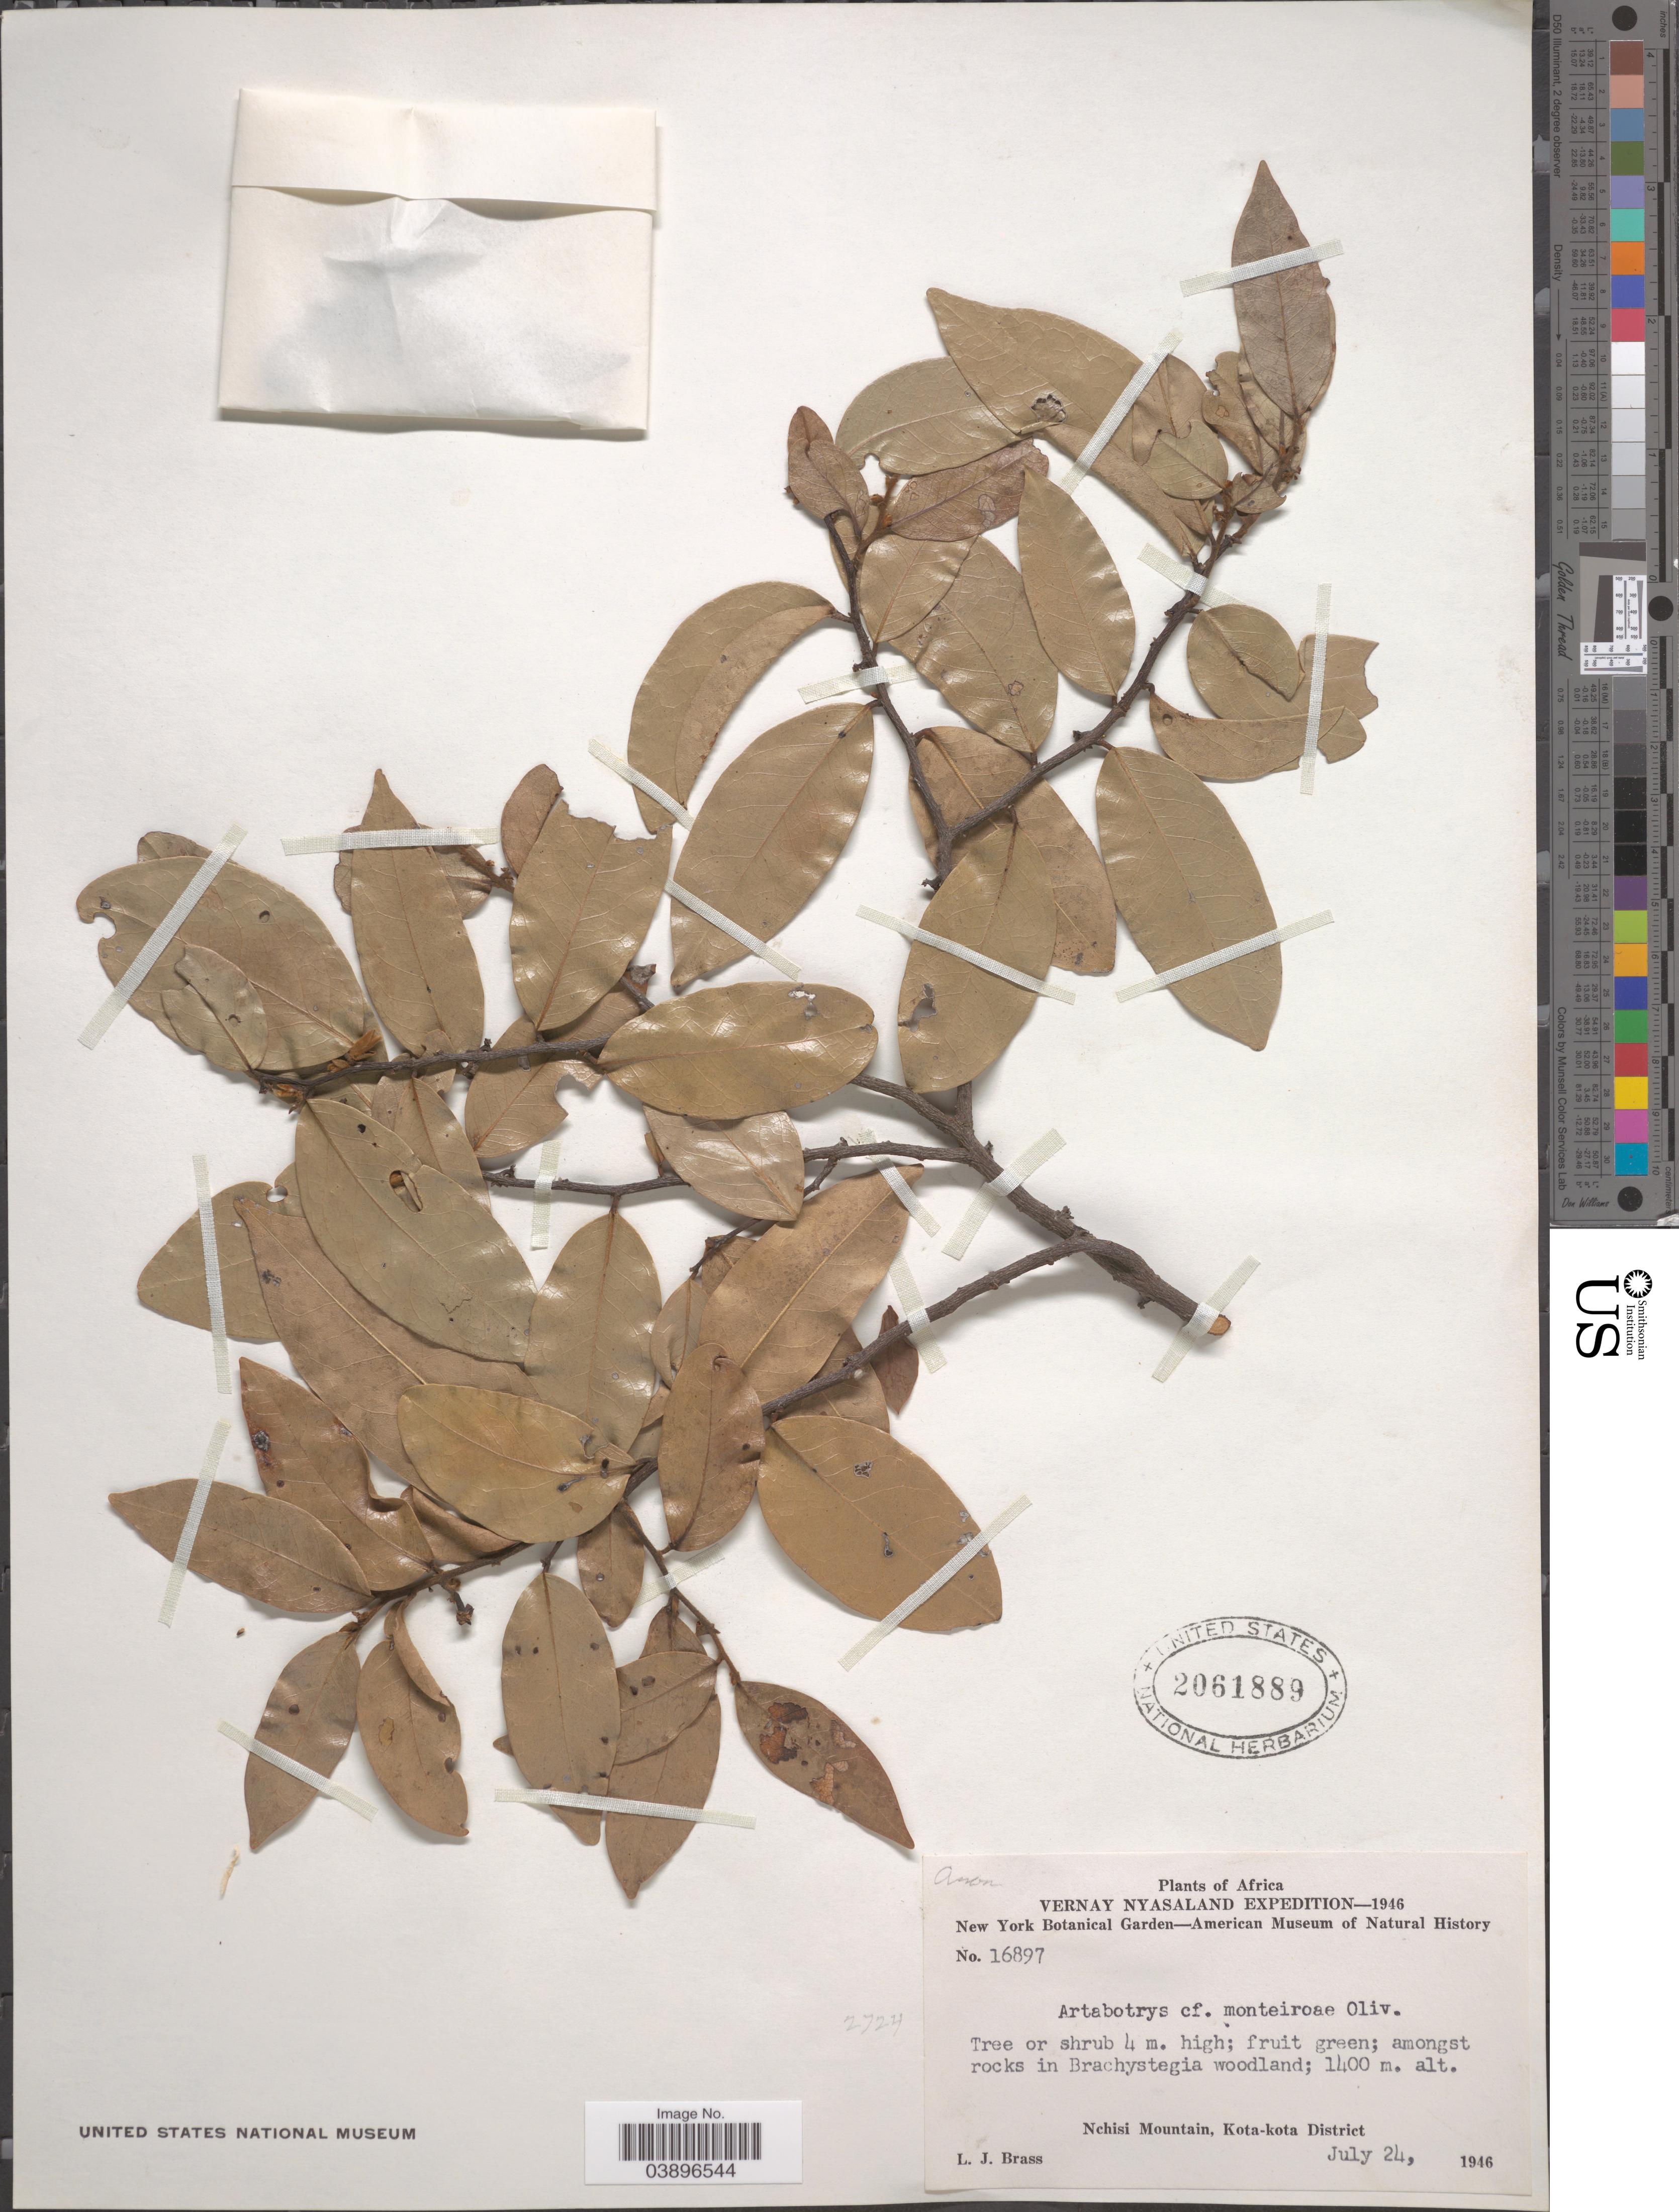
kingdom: Plantae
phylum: Tracheophyta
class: Magnoliopsida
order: Magnoliales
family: Annonaceae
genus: Artabotrys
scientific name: Artabotrys monteiroae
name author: Oliv.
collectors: L. J. Brass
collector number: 16897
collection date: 1946-07-24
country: Malawi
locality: Vernay Nyasaland. Nchisi Mountain, Kota-kota District.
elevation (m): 1400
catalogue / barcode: US 2061889